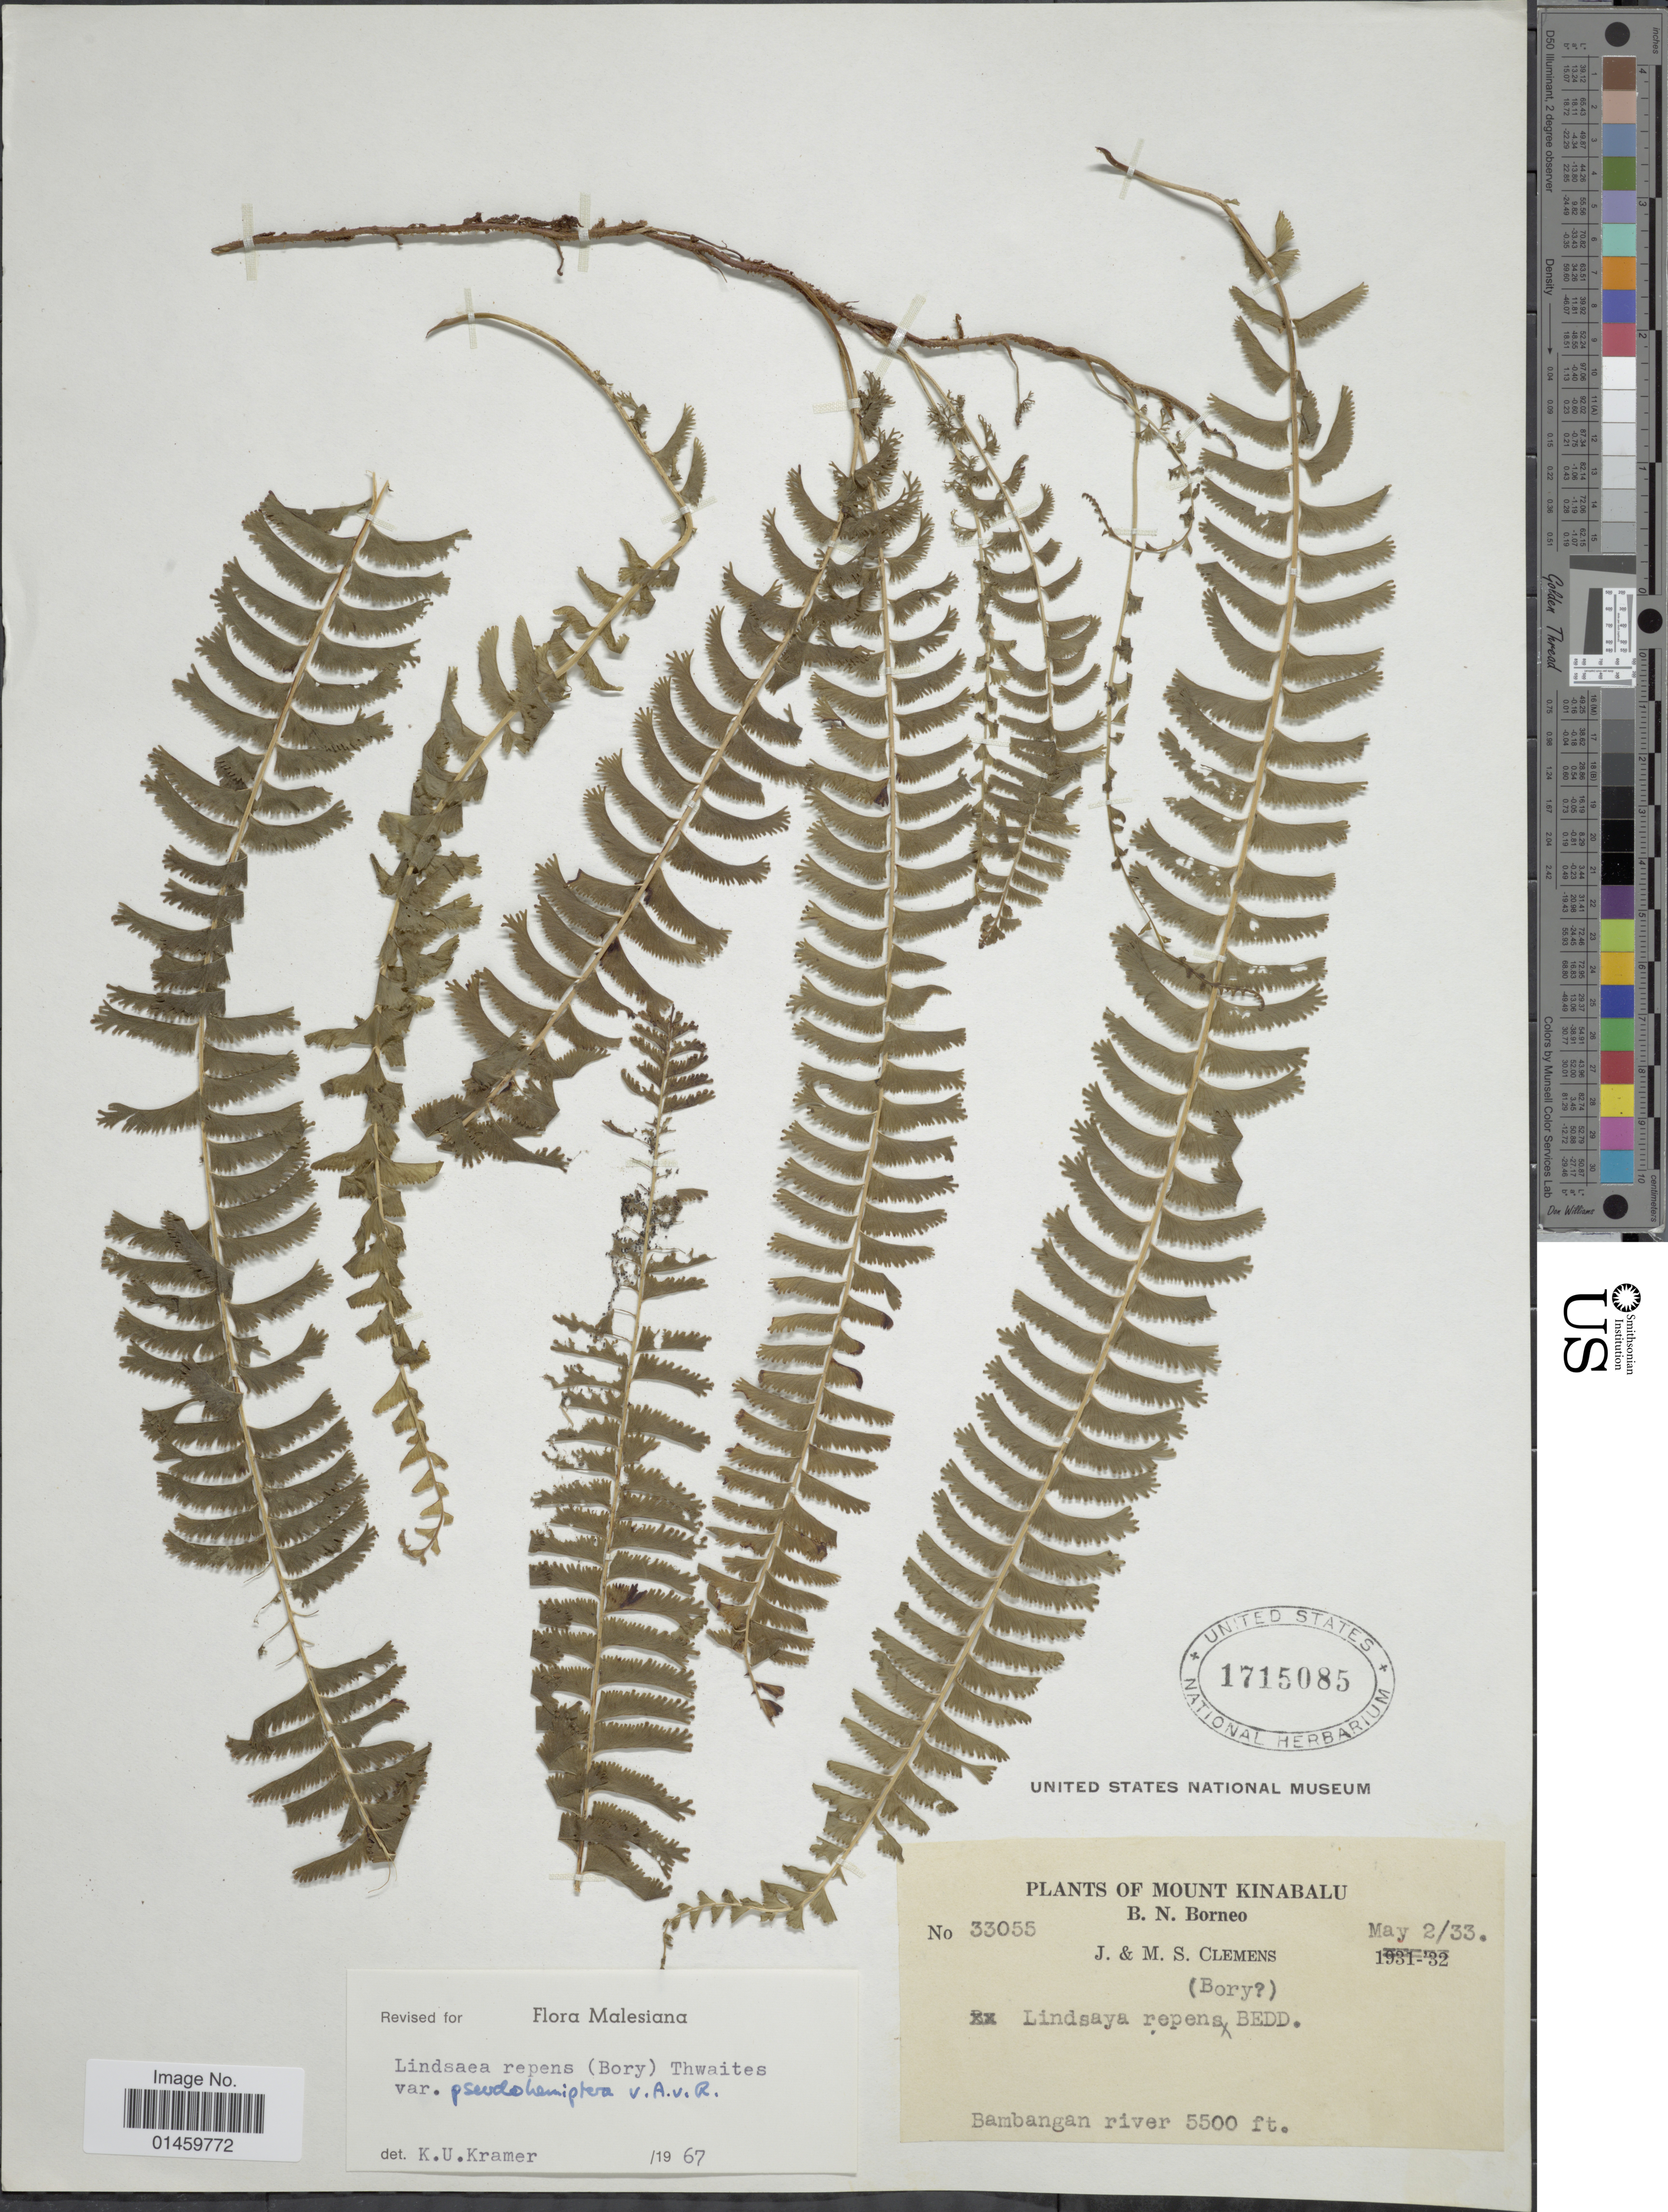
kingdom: Plantae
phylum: Tracheophyta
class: Polypodiopsida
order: Polypodiales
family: Lindsaeaceae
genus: Lindsaea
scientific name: Lindsaea repens var. pseudohemiptera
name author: Alderw.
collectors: J. Clemens & M. S. Clemens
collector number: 33055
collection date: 1933-05-02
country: Malaysia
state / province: Sabah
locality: Mount Kinabalu. B. N. Borneo. Bambangan river.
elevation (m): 1676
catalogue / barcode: US 1715085